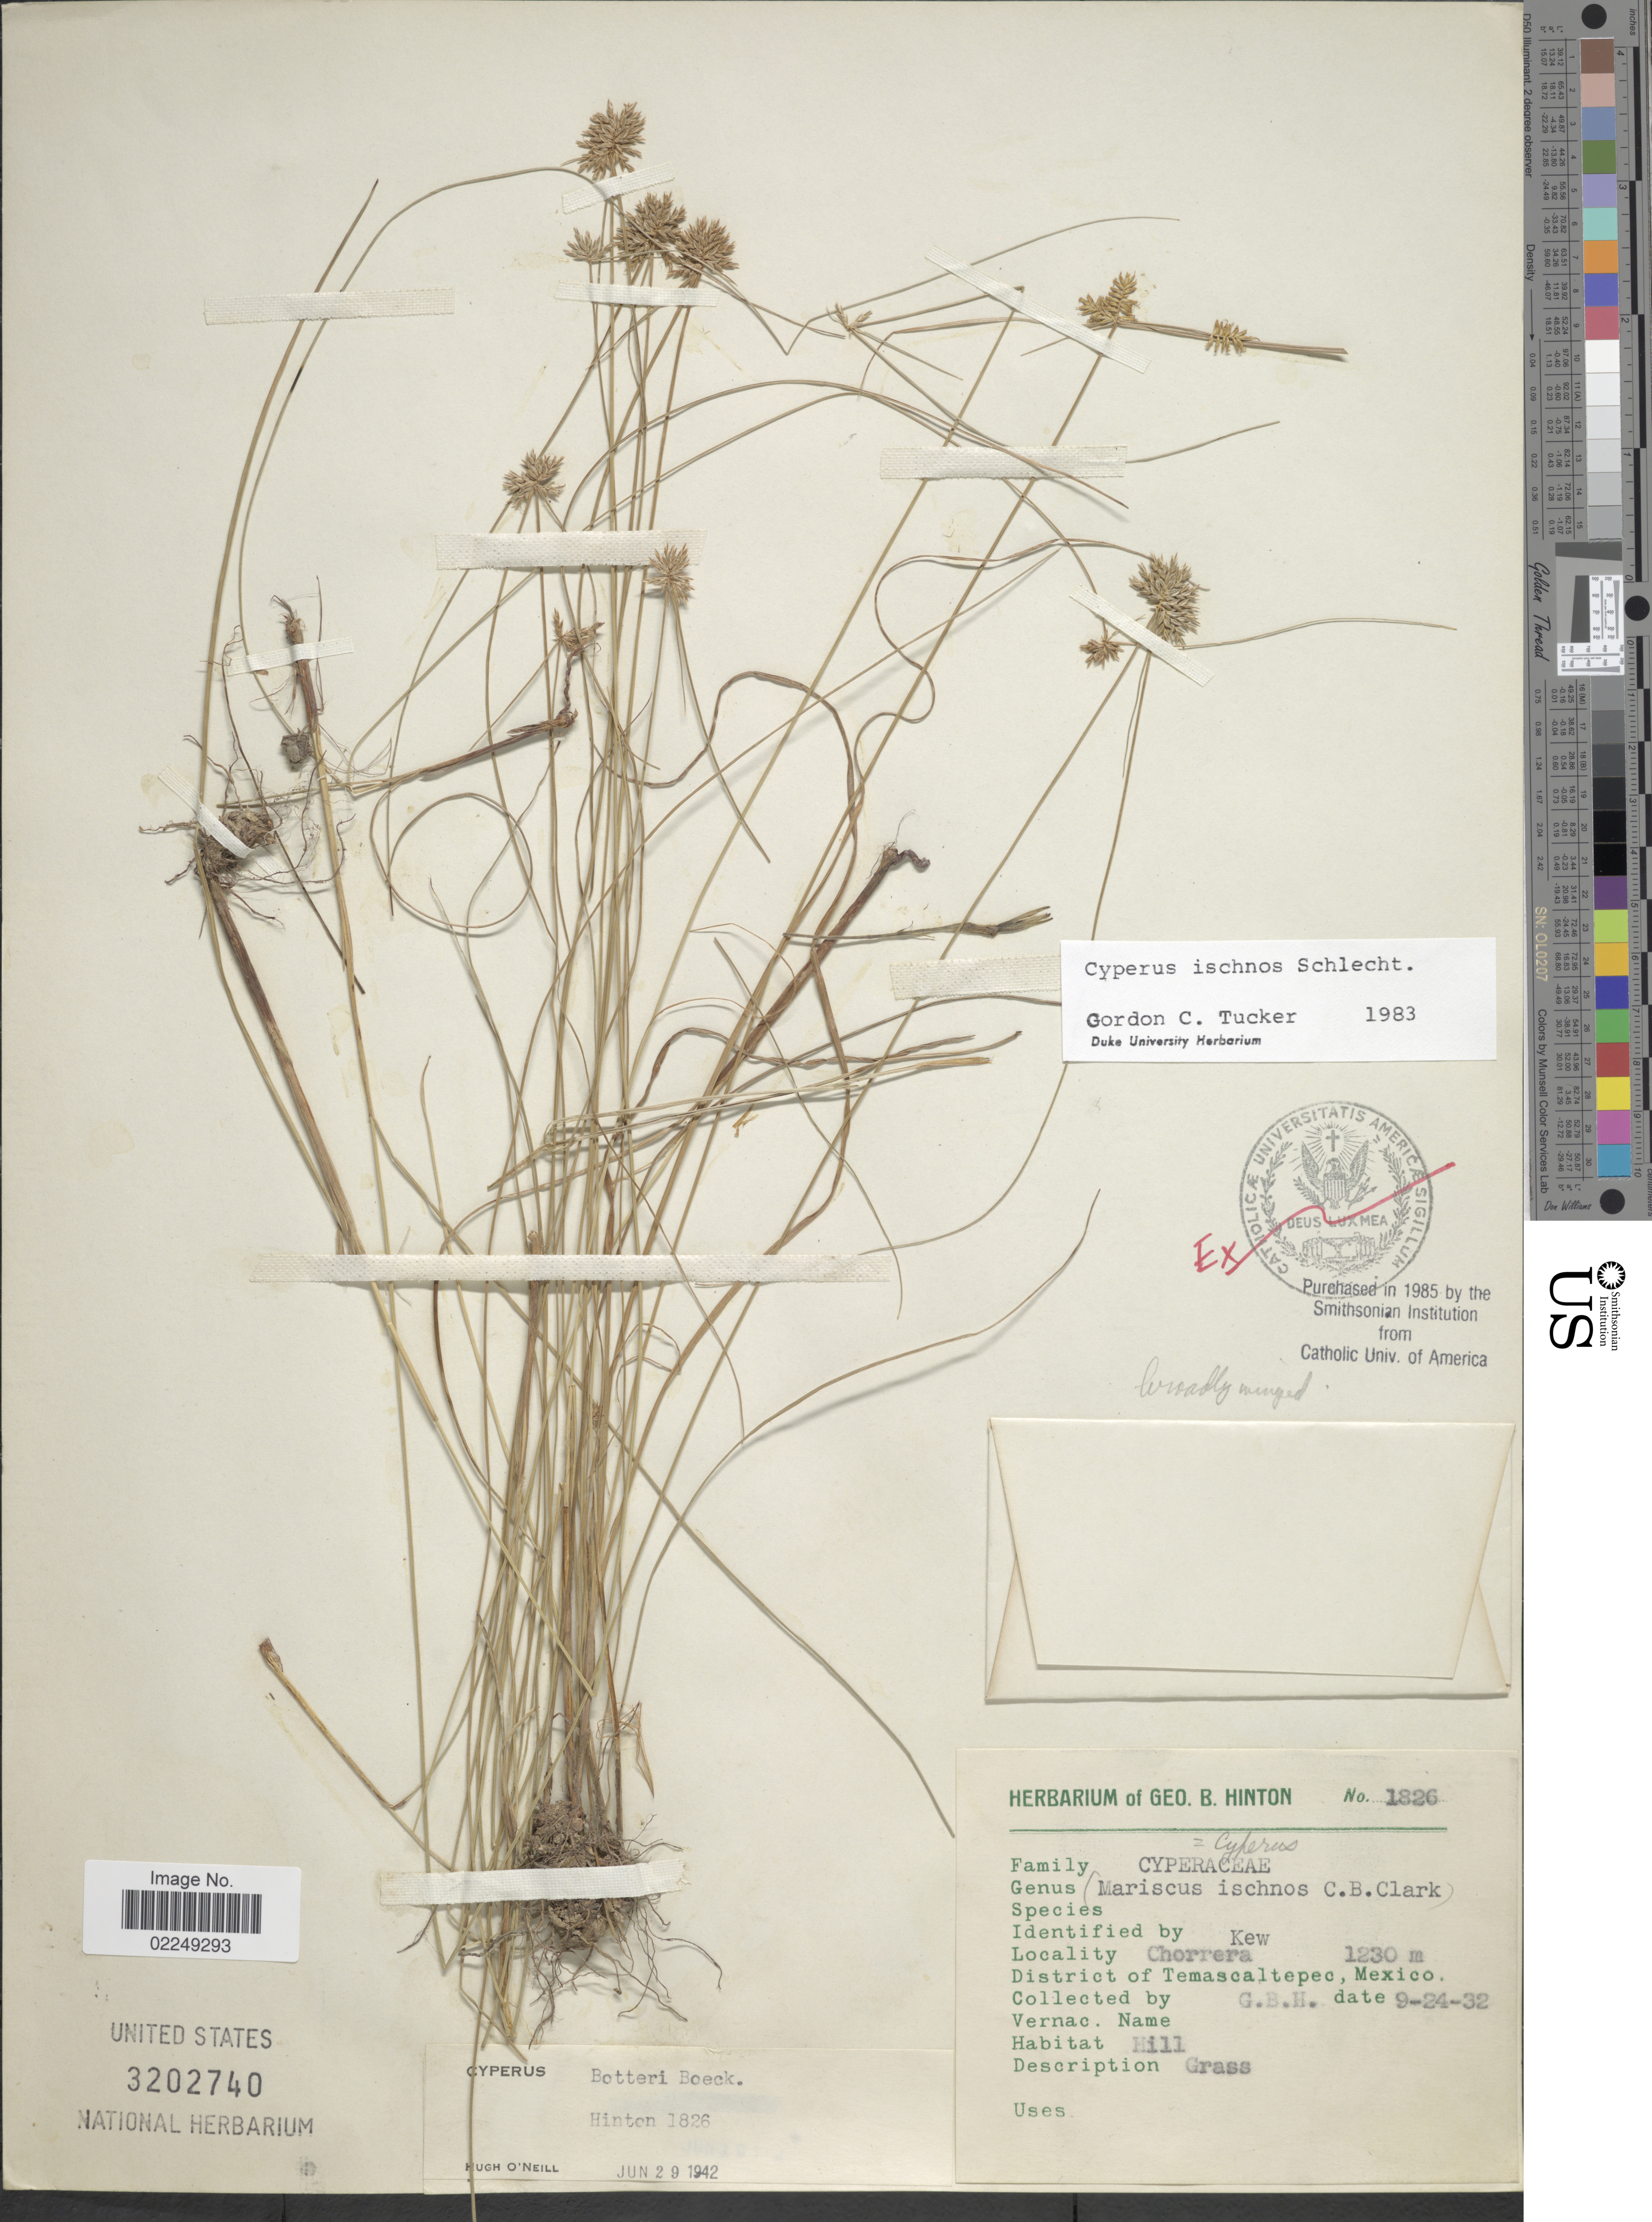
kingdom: Plantae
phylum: Tracheophyta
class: Liliopsida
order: Poales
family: Cyperaceae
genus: Cyperus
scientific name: Cyperus ischnos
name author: Schltdl.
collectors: G. B. Hinton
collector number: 1826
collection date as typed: Transcribed d/m/y: 24/9/32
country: Mexico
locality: Chorrero, District of Temascaltepec, Mexico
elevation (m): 1230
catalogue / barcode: US 3202740